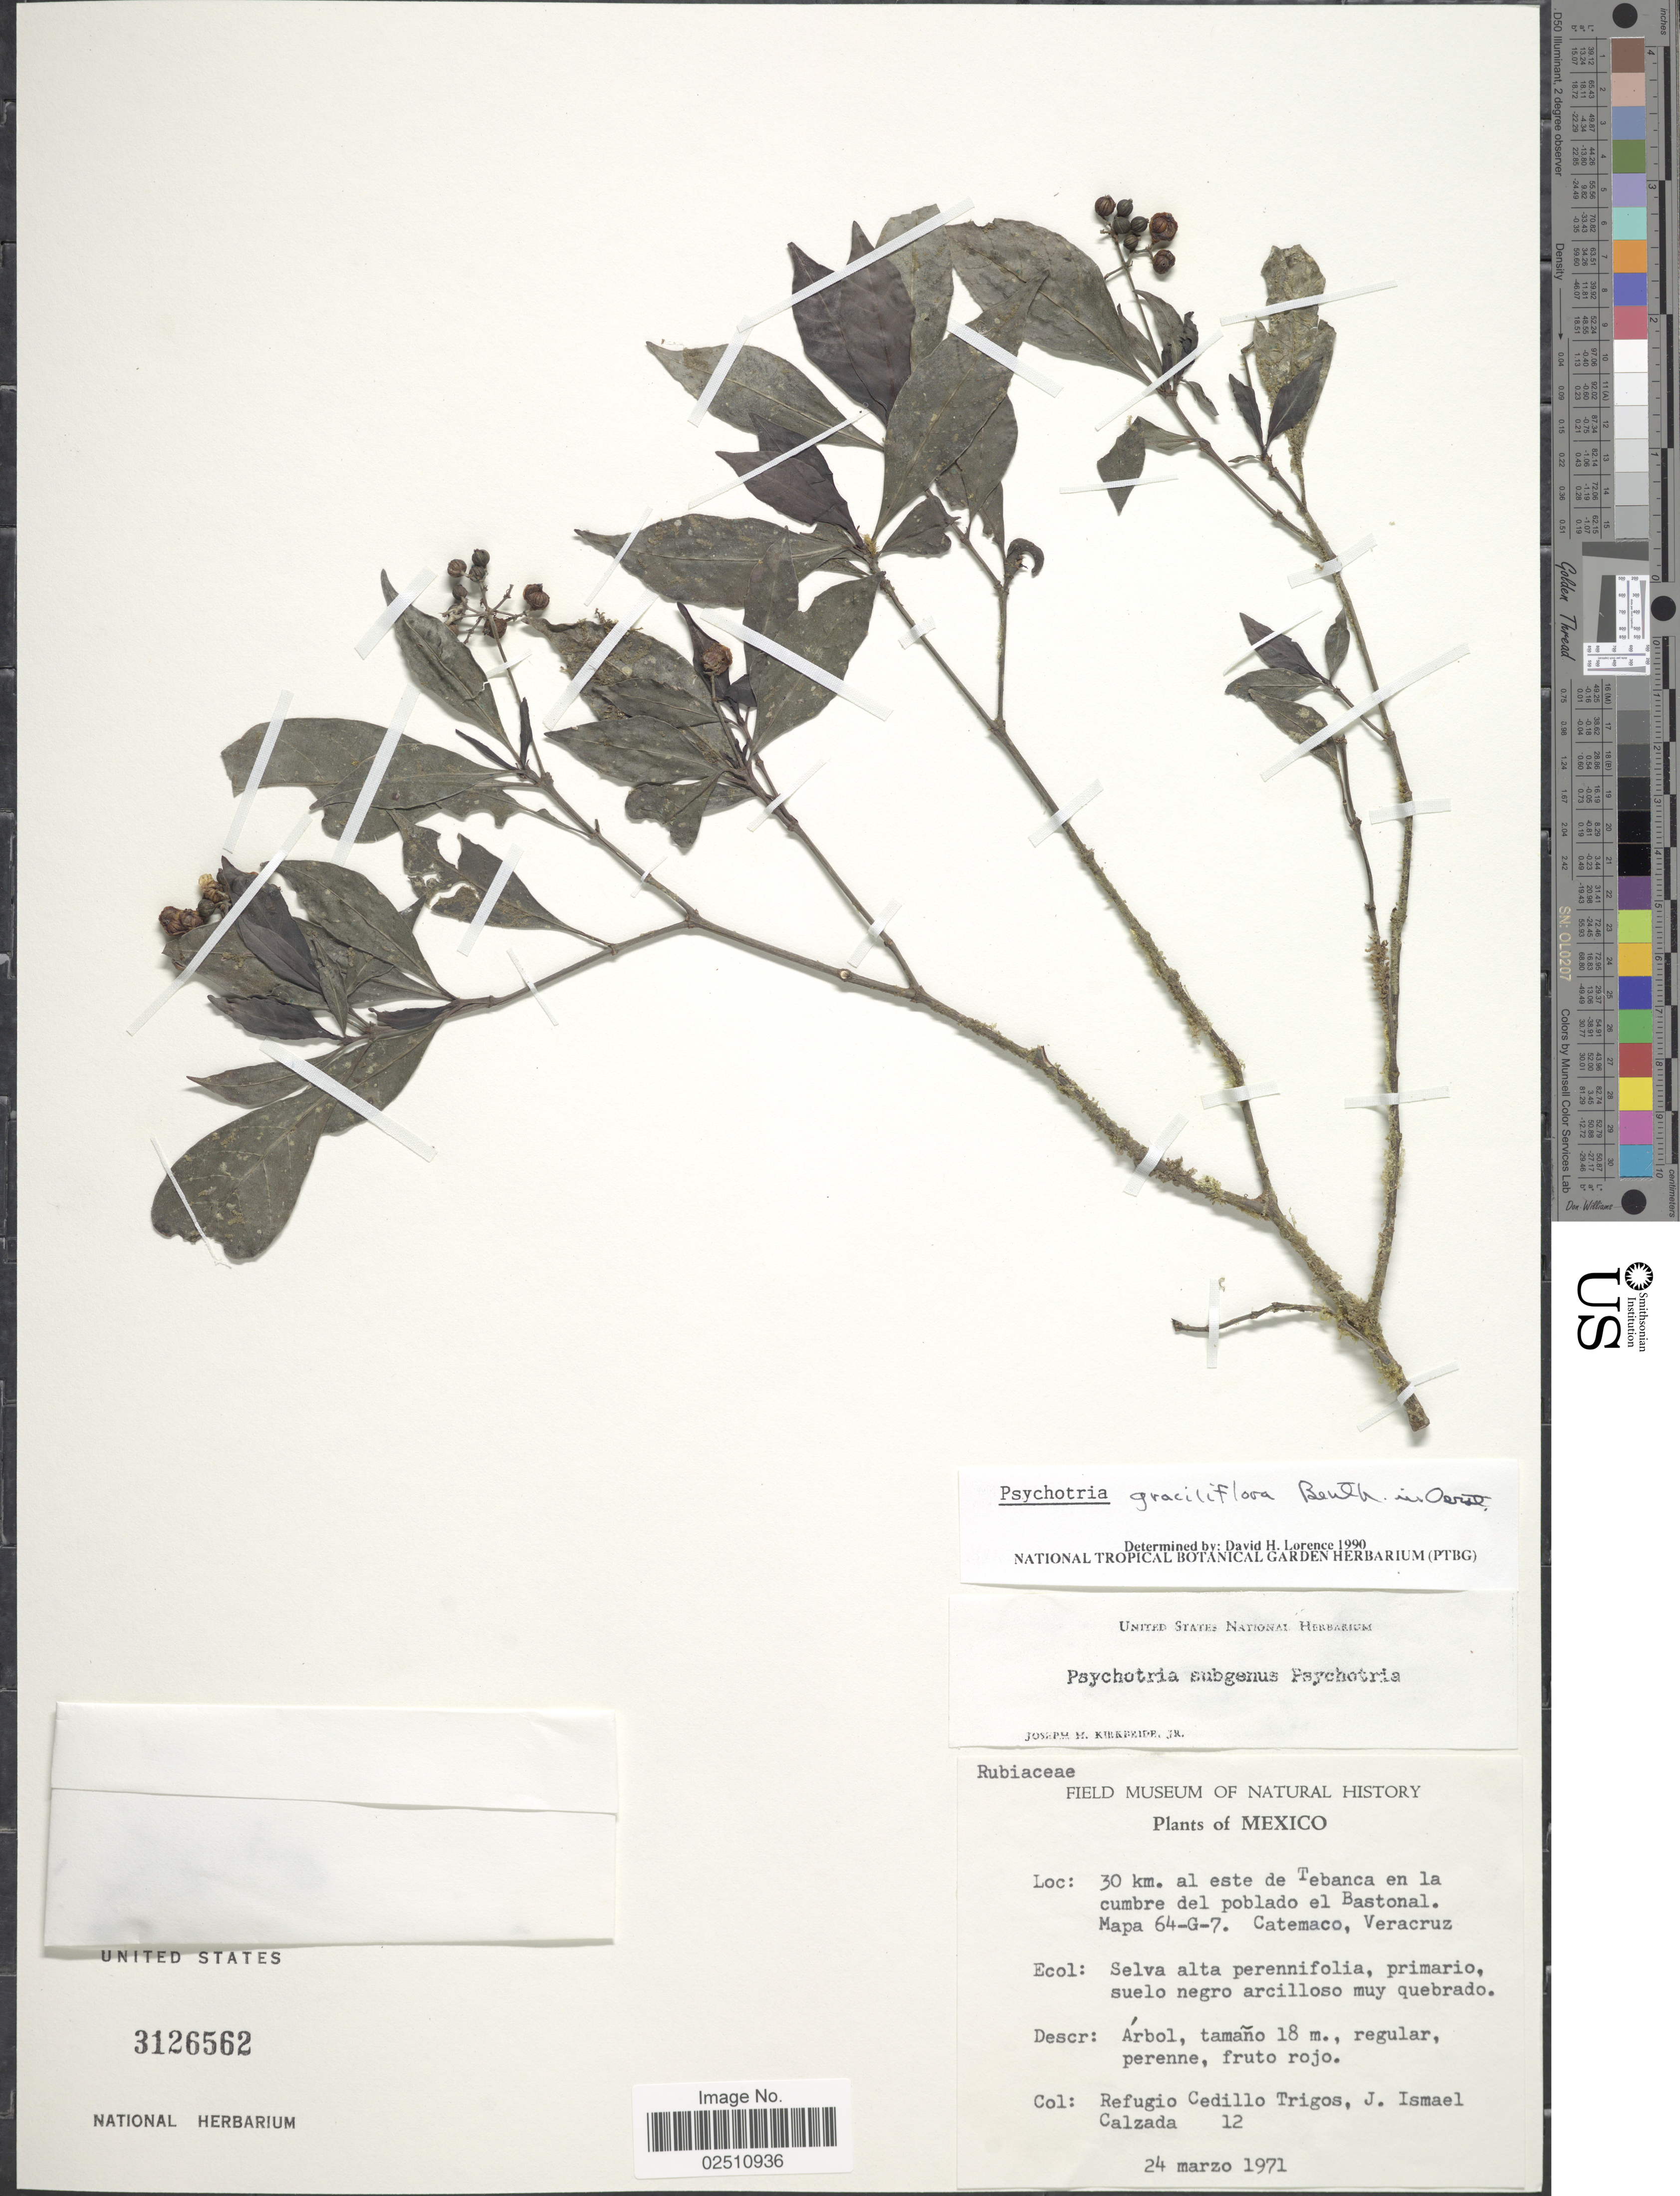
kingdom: Plantae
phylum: Tracheophyta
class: Magnoliopsida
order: Gentianales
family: Rubiaceae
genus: Psychotria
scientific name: Psychotria graciliflora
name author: Benth.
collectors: R. CedilloT. & J. I. Calzada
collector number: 12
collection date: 1971-03-24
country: Mexico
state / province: Veracruz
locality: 30 km. al este de Tebanca en la cumbre del pblado el Bastonal, Mapa 64-G-7, Catemaco, Veracruz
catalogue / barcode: US 3126562